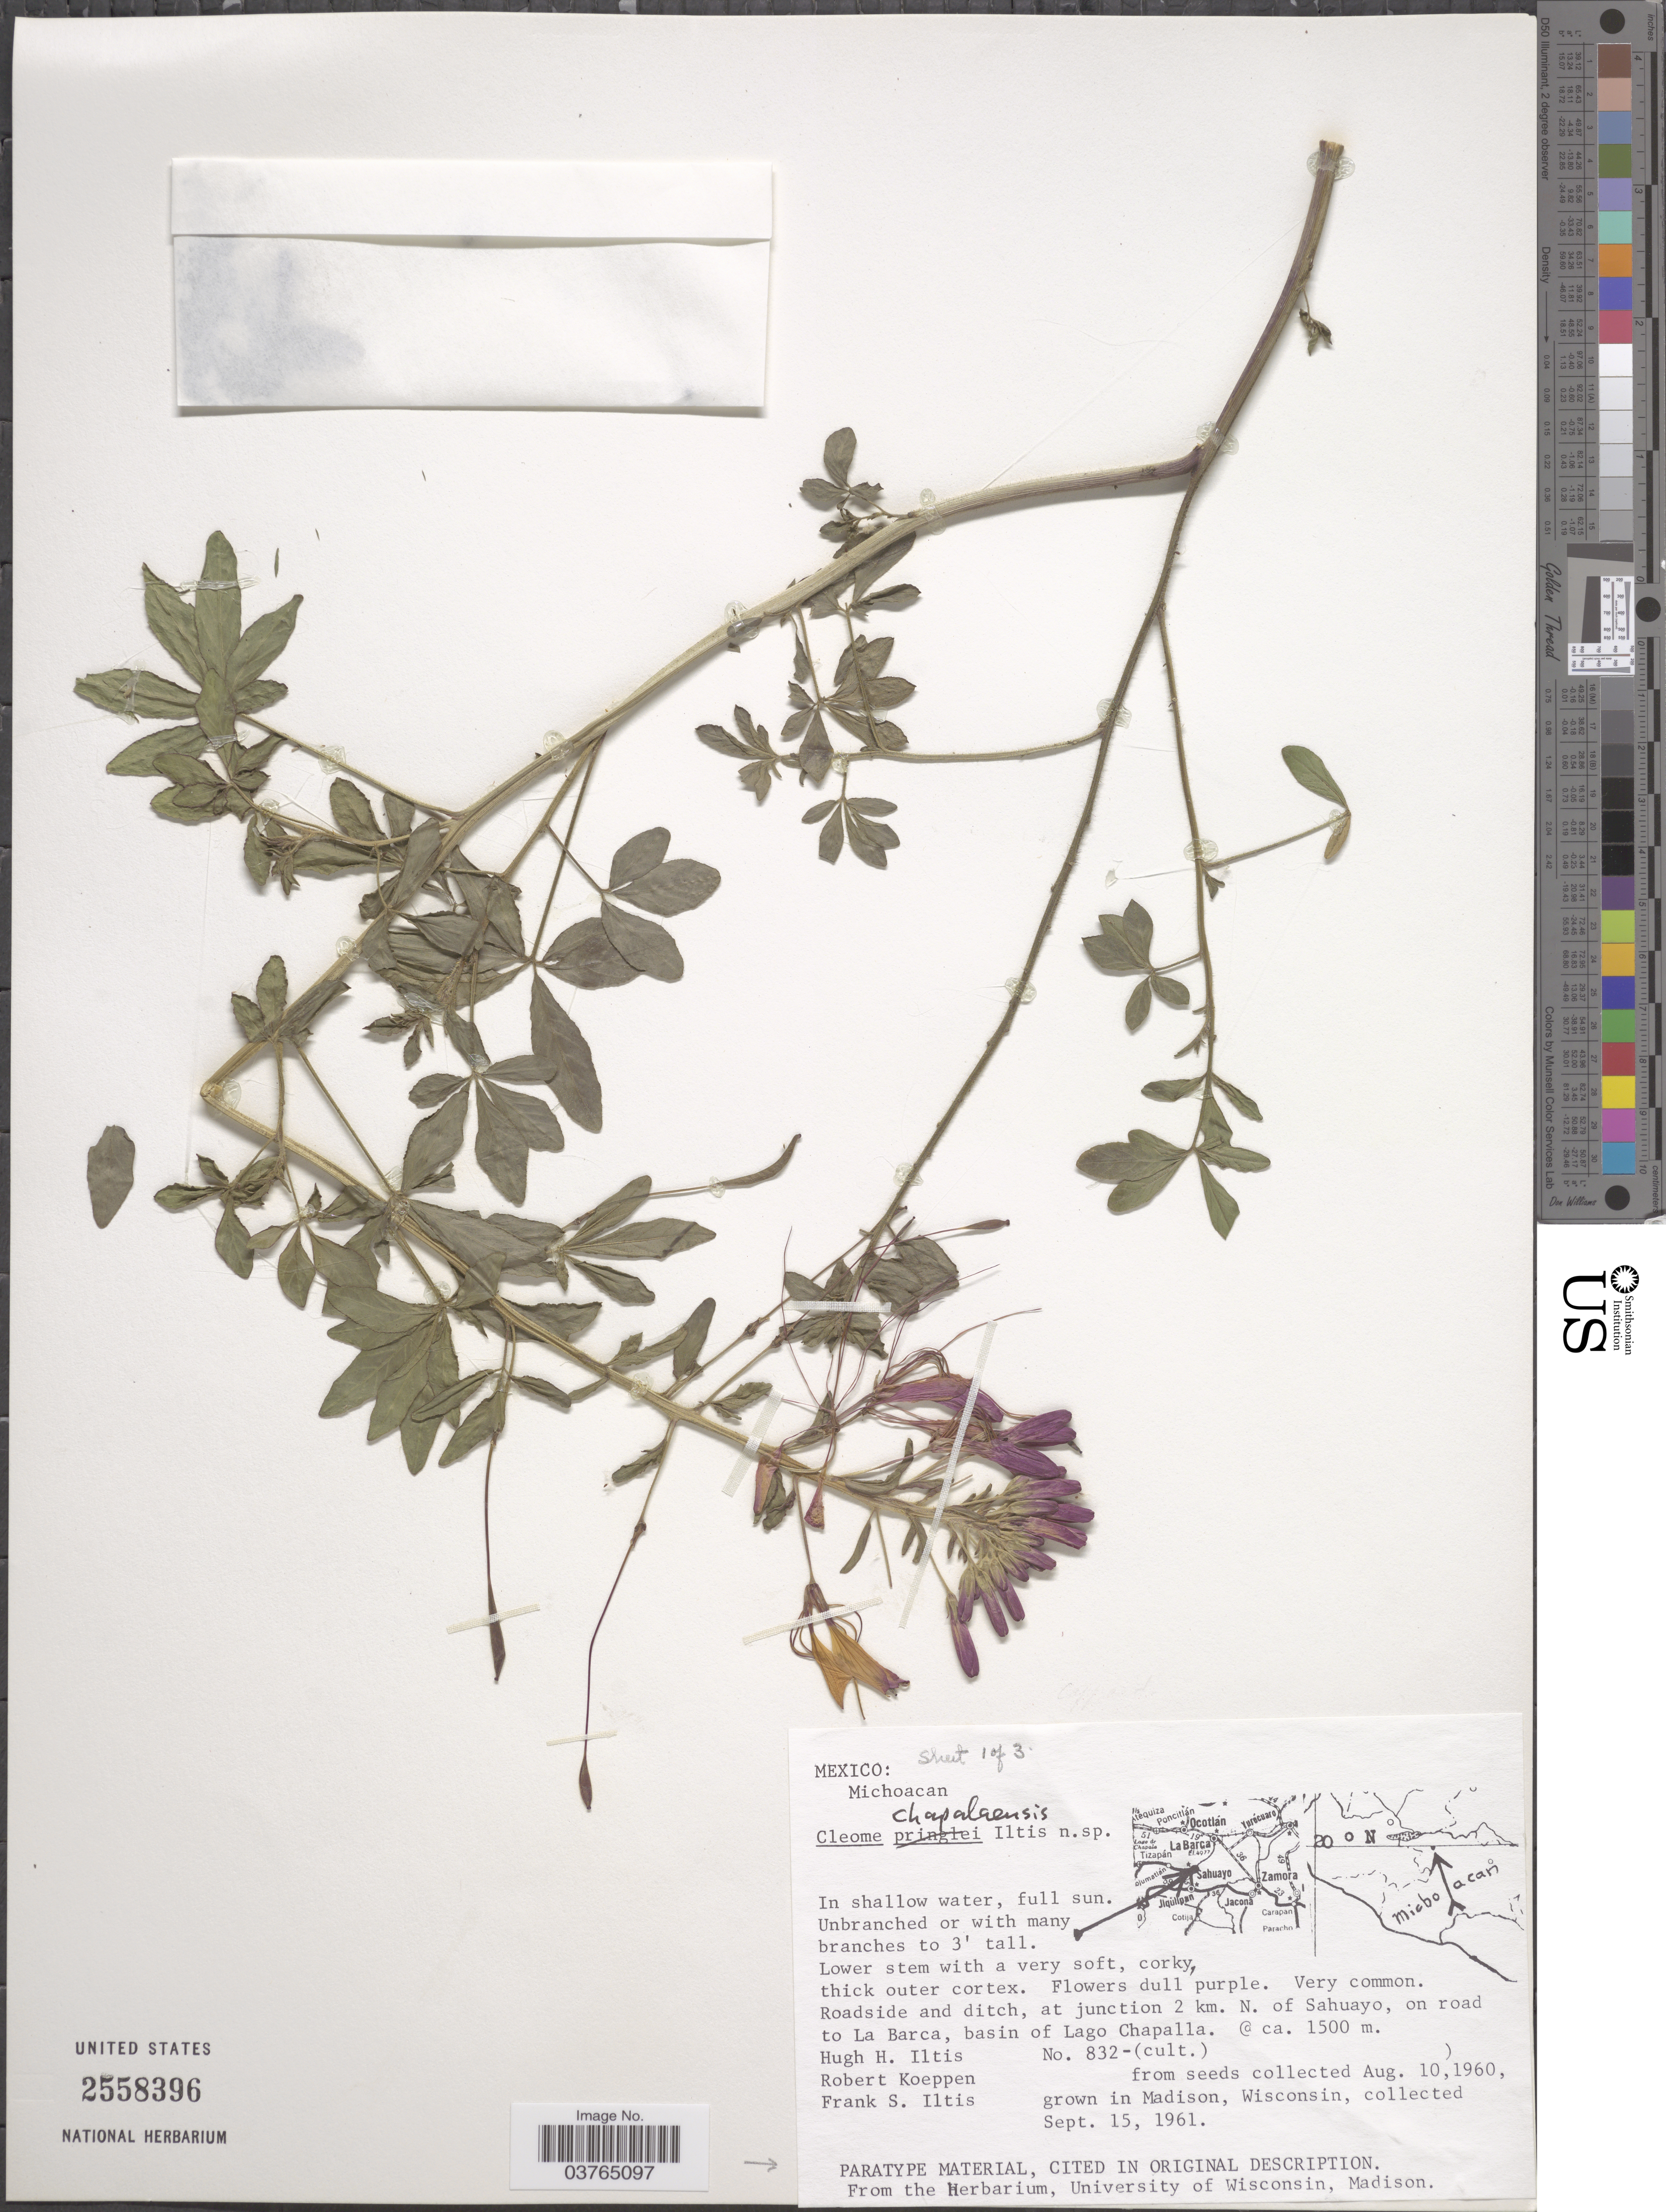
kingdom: Plantae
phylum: Tracheophyta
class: Magnoliopsida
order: Brassicales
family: Cleomaceae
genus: Tarenaya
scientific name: Tarenaya chapalensis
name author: (Iltis) Soares Neto & Roalson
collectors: H. Iltis, R. C. Koeppen & F. S. Iltis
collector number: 832?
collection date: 1961-09-15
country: United States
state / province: Wisconsin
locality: Grown in Madison.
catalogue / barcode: US 2558396